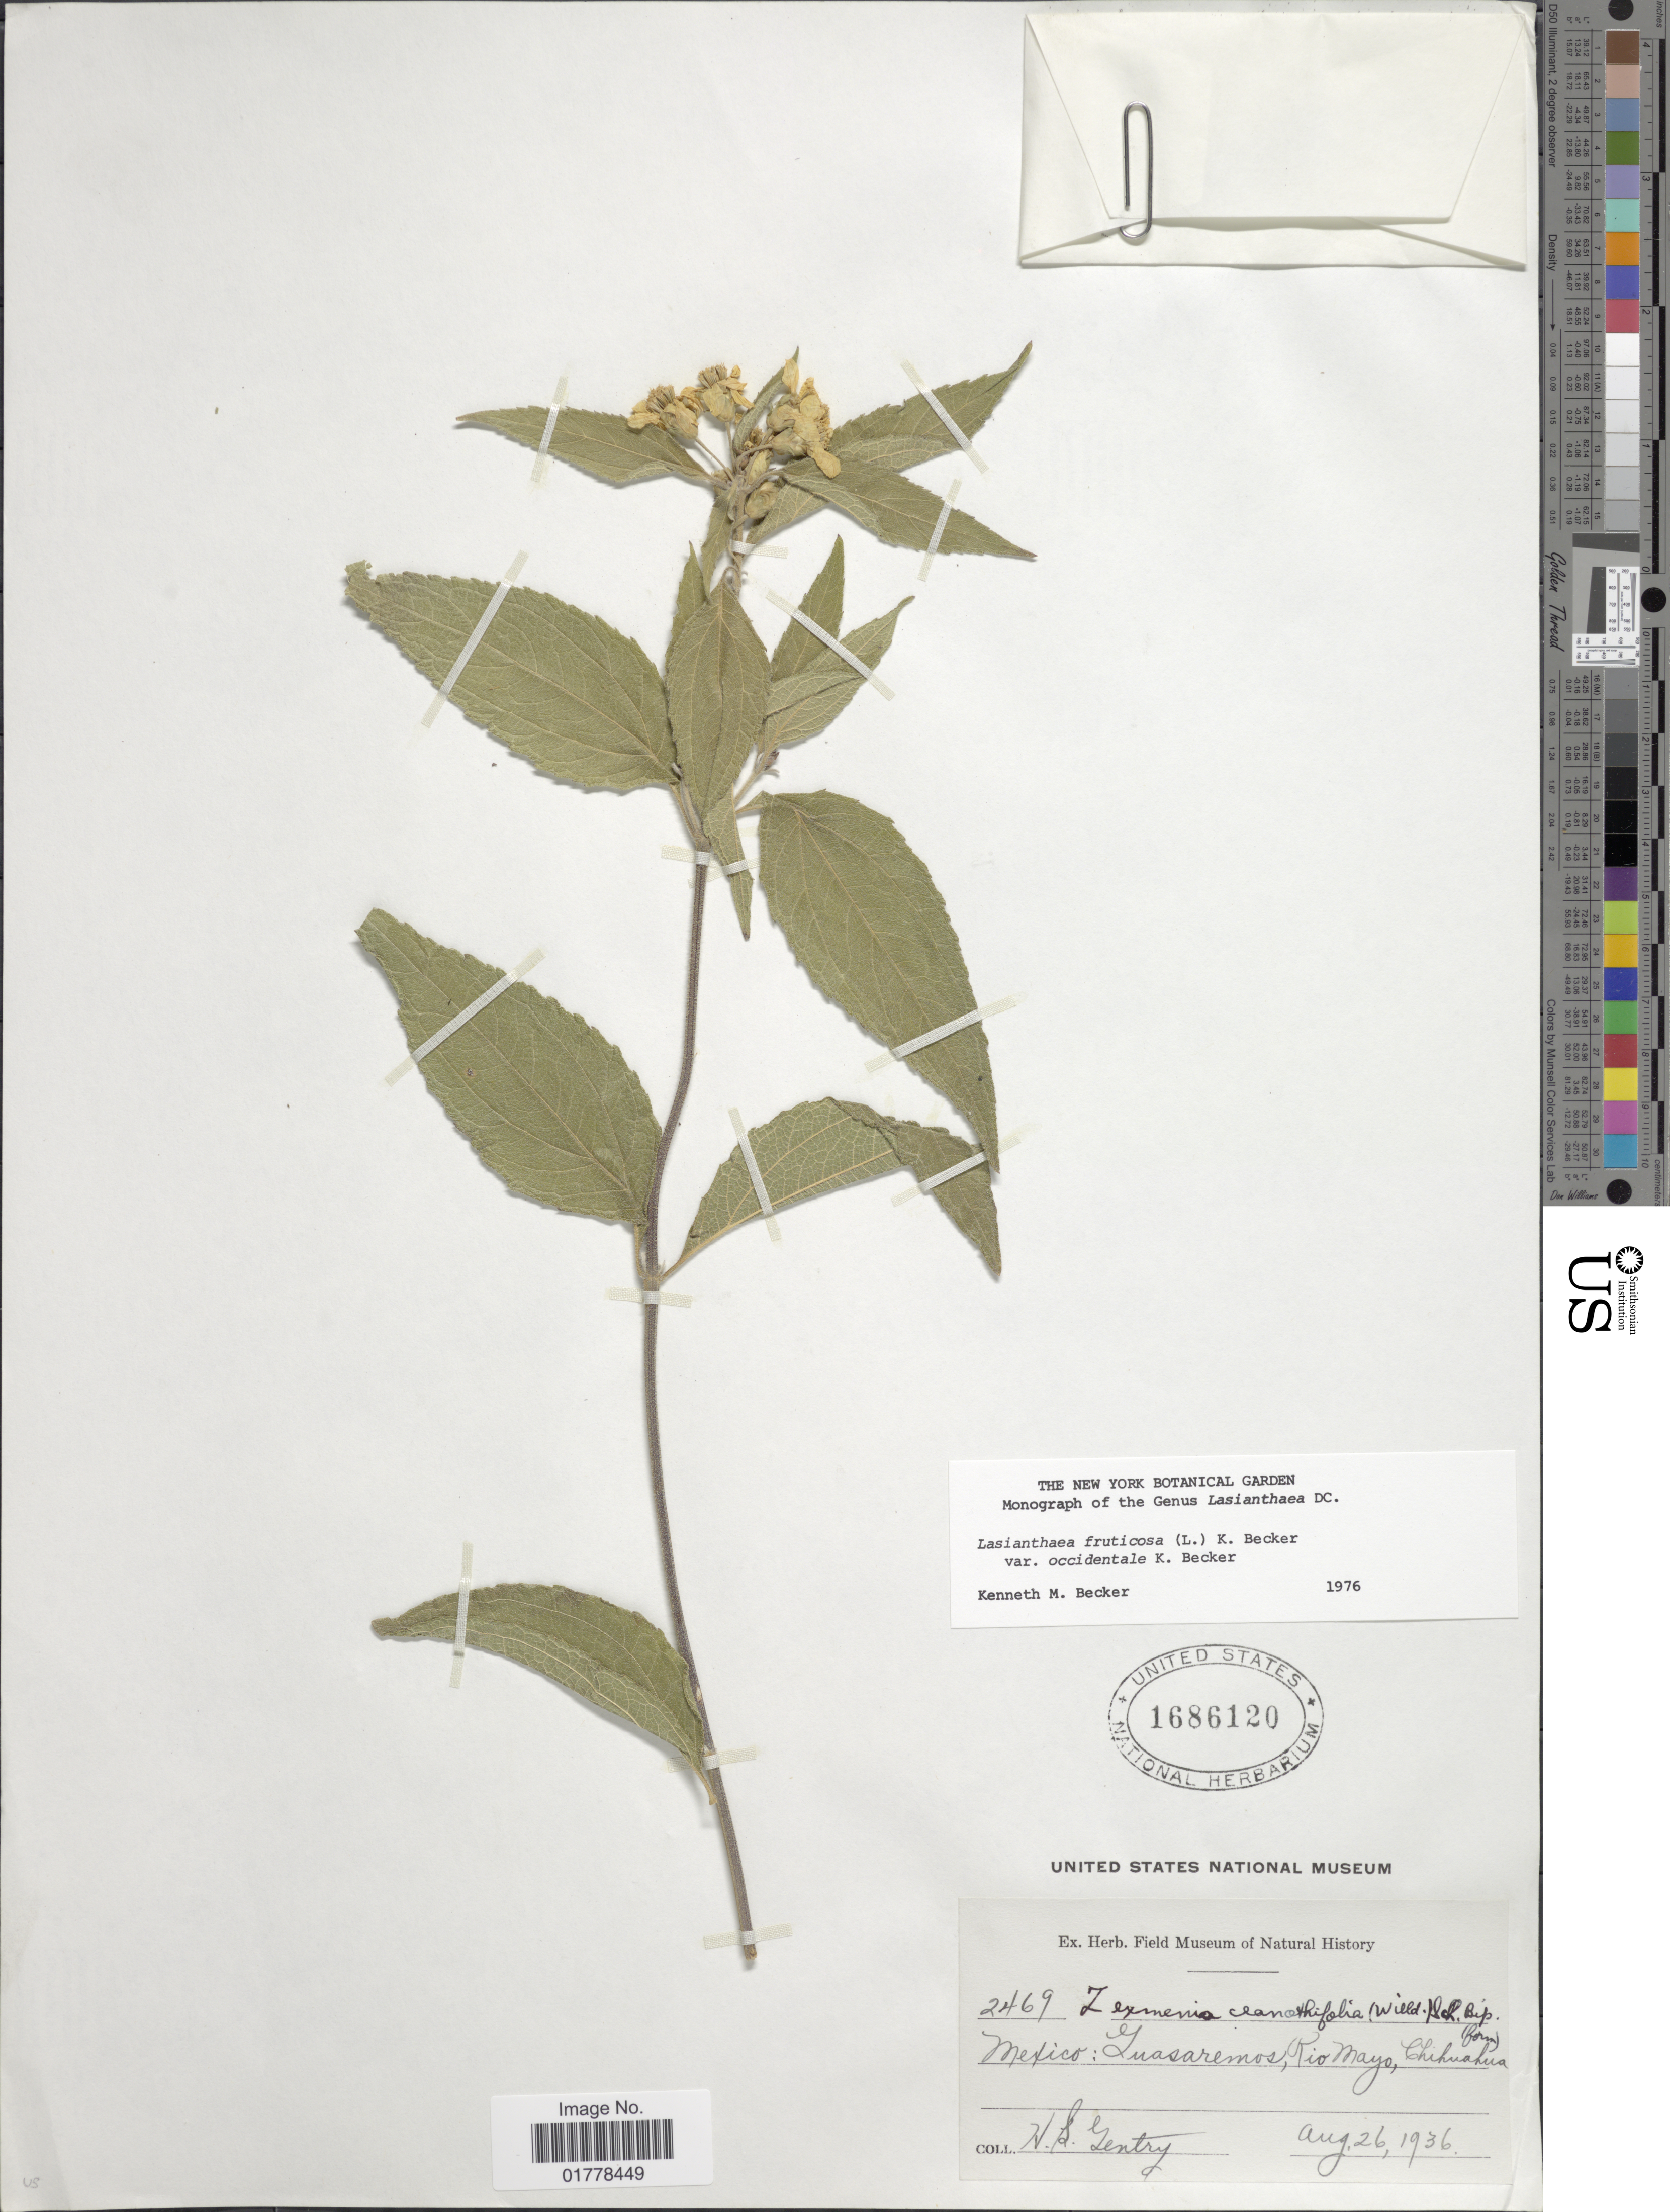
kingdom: Plantae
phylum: Tracheophyta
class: Magnoliopsida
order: Asterales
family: Asteraceae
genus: Lasianthaea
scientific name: Lasianthaea fruticosa var. occidentalis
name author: K.M. Becker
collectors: H. S. Gentry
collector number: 2469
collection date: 1936-08-26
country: Mexico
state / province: Chihuahua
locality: Mexico: Guasaremos, Rio Mayo, Chihuahua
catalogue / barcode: US 1686120